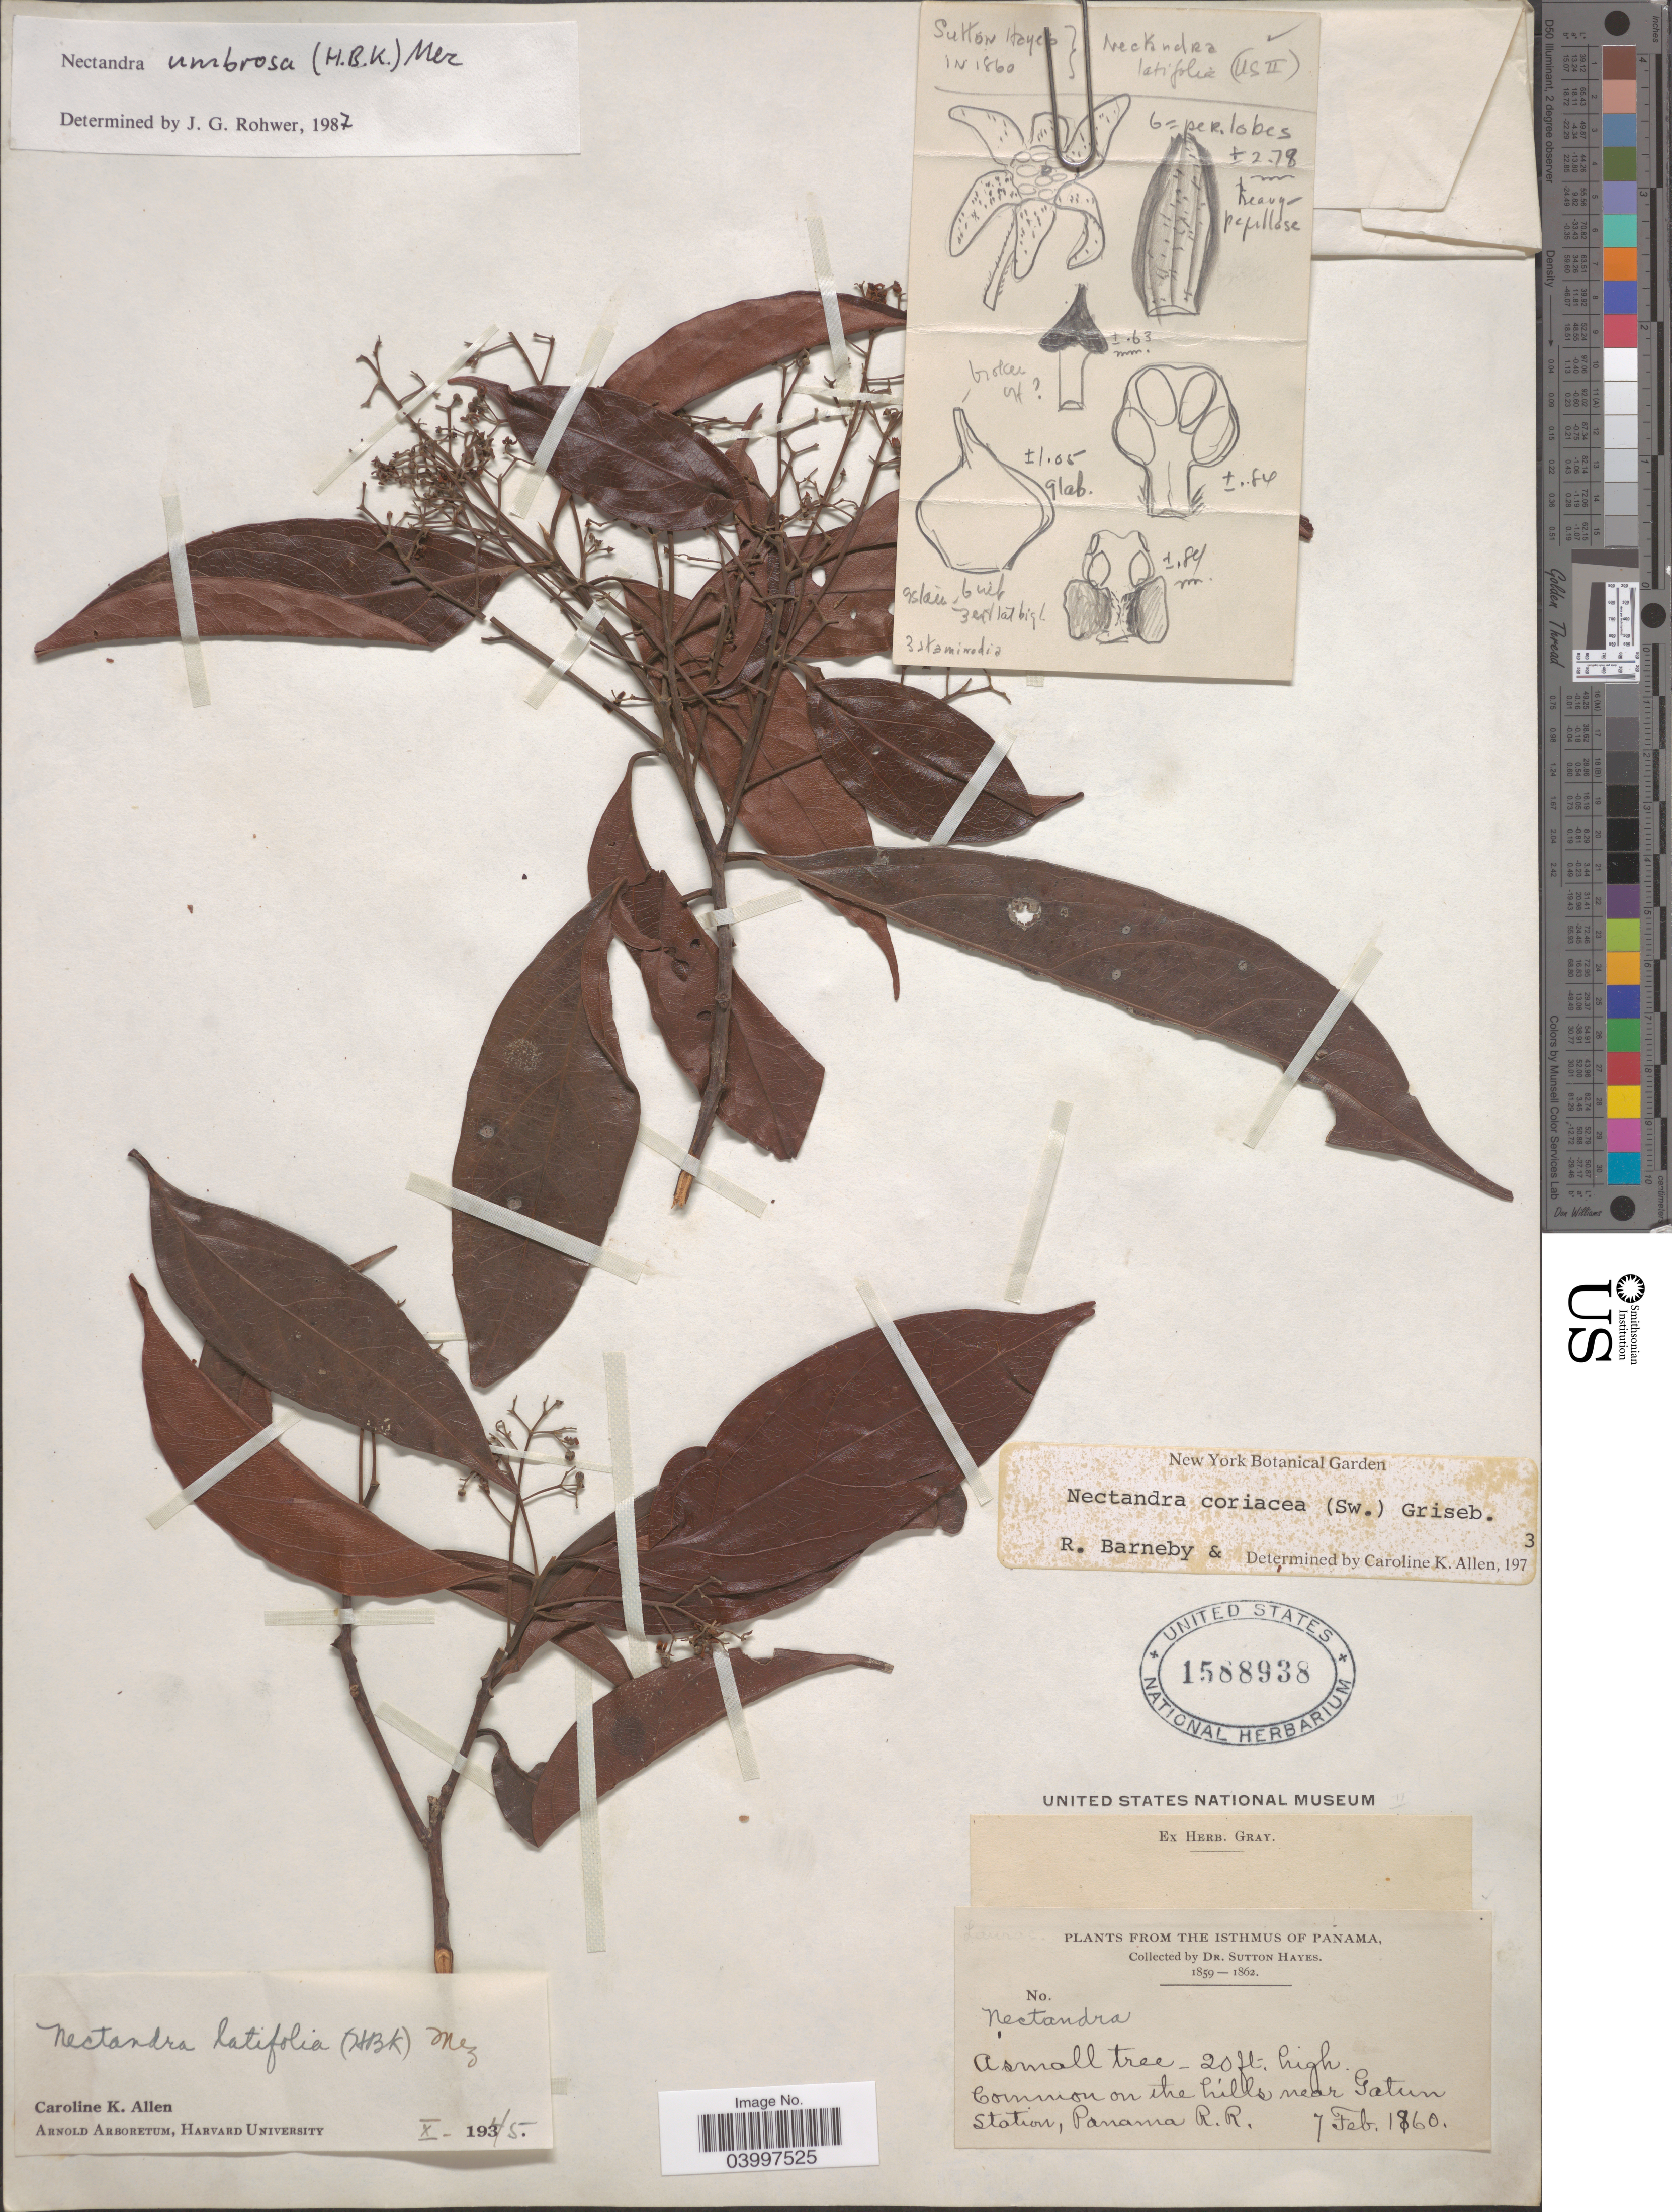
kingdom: Plantae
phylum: Tracheophyta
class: Magnoliopsida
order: Laurales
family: Lauraceae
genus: Nectandra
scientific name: Nectandra umbrosa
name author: (Kunth) Mez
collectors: S. Hayes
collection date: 1860-02-07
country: Panama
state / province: Panamá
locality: From the Isthmus of Panama. On the hills near Gatun Station, Panama R. R.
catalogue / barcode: US 1588938